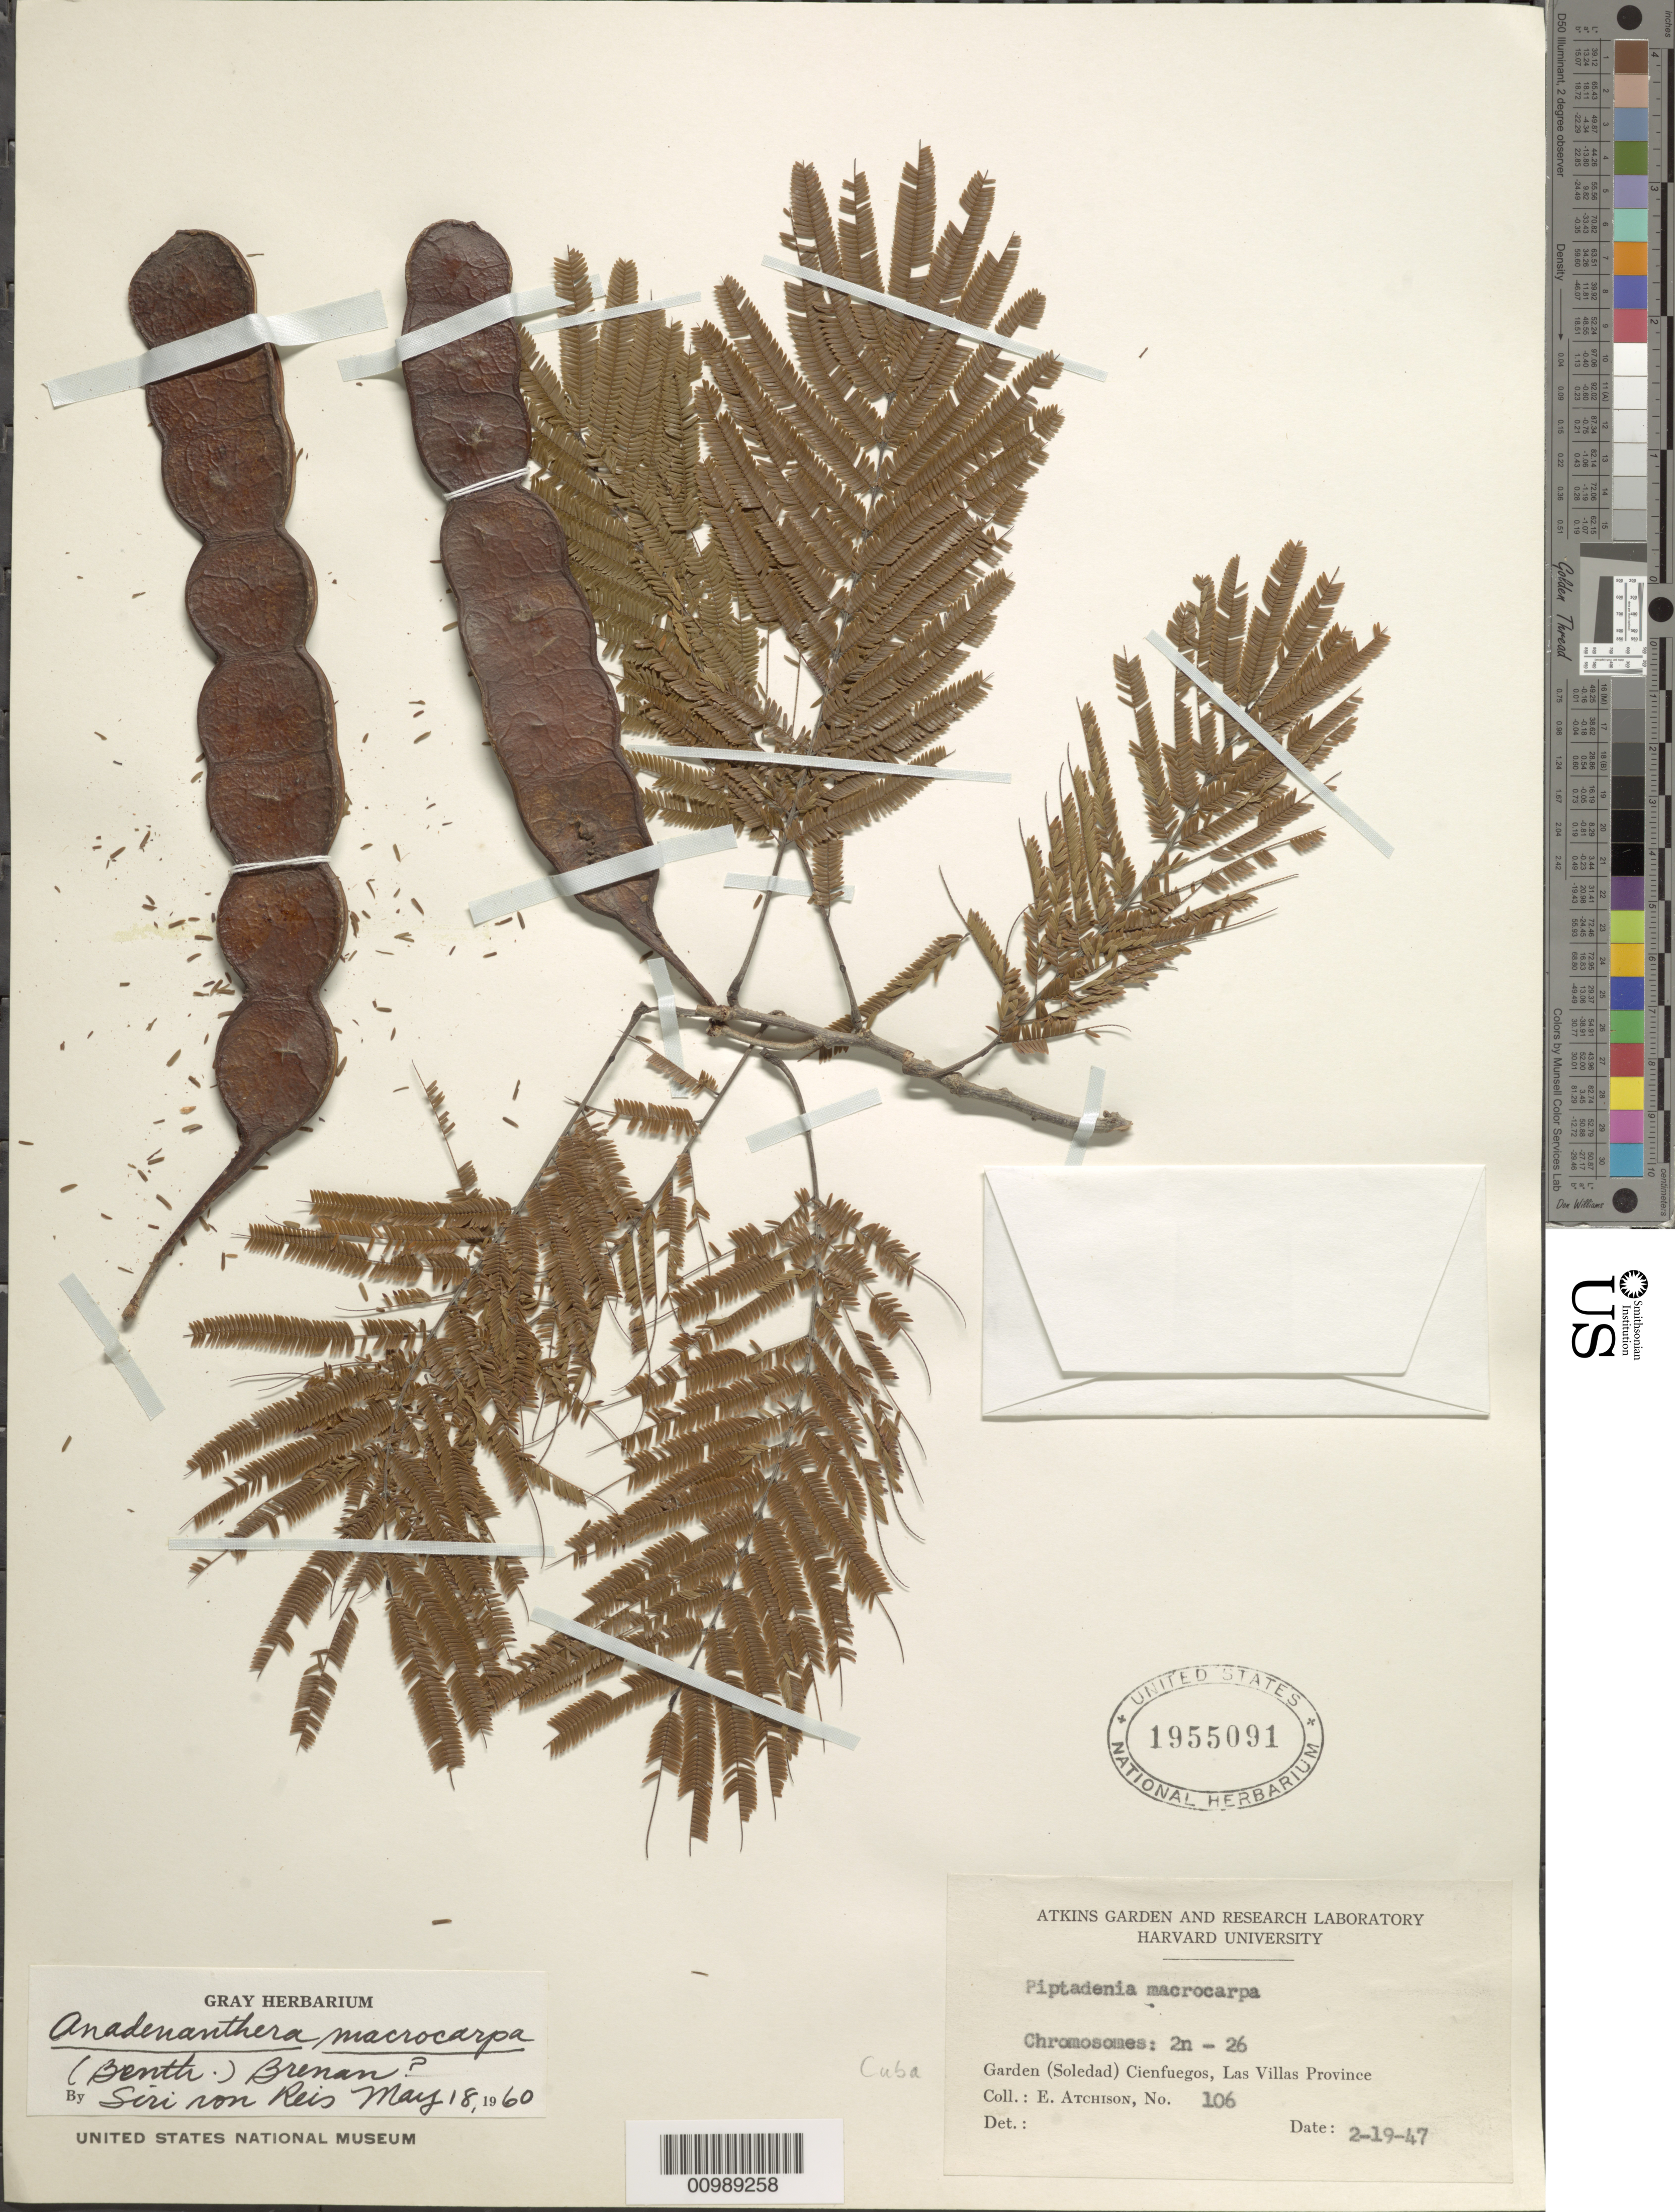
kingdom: Plantae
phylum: Tracheophyta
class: Magnoliopsida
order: Fabales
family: Fabaceae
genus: Anadenanthera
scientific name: Anadenanthera macrocarpa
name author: (Benth.) Brenan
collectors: E. Atchison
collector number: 106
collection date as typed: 19 Feb 1947 or 19 Feb 1847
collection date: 1847-02-19 or 1947-02-19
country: Cuba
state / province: Las Villas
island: Cuba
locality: Cienfuegos Dist.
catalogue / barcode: US 1955091